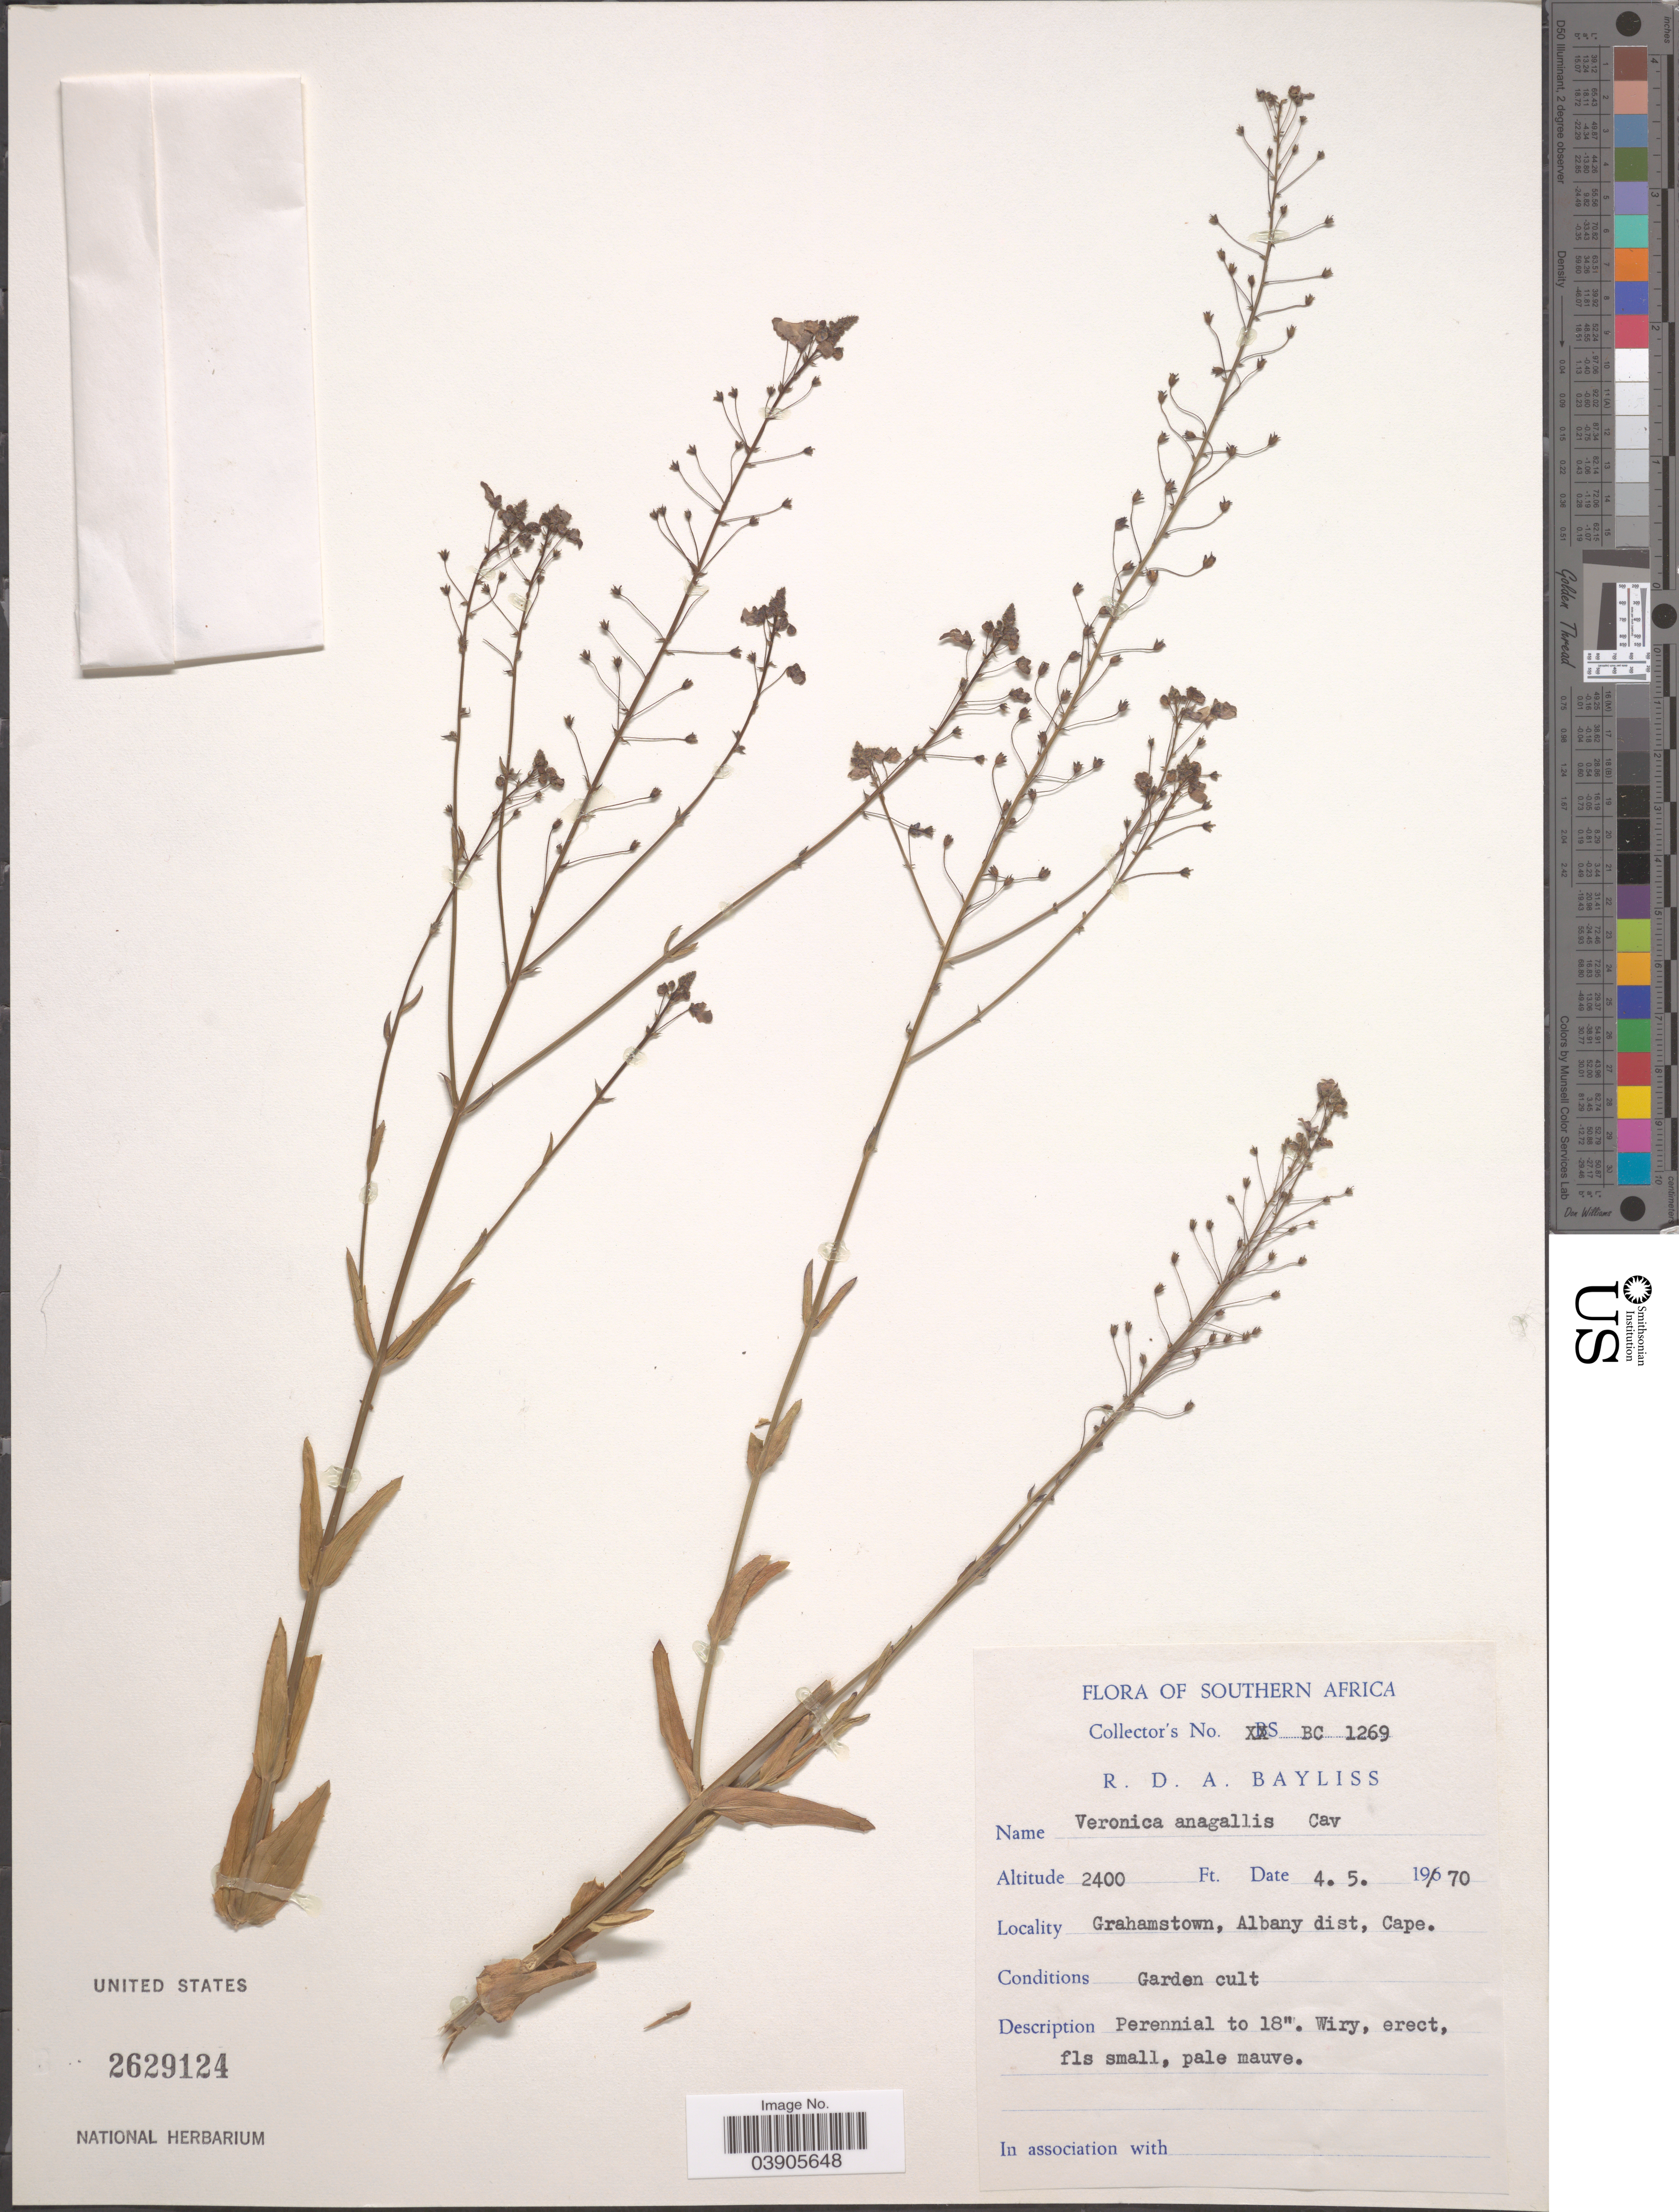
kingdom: Plantae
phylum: Tracheophyta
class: Magnoliopsida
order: Lamiales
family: Plantaginaceae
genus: Veronica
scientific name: Veronica anagallis-aquatica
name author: L.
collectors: R. Bayliss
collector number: BC1269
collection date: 1970-05-04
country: South Africa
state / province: Eastern Cape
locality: Southern Africa. Grahamstown, Albany dist. Cape.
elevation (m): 732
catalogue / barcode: US 2629124